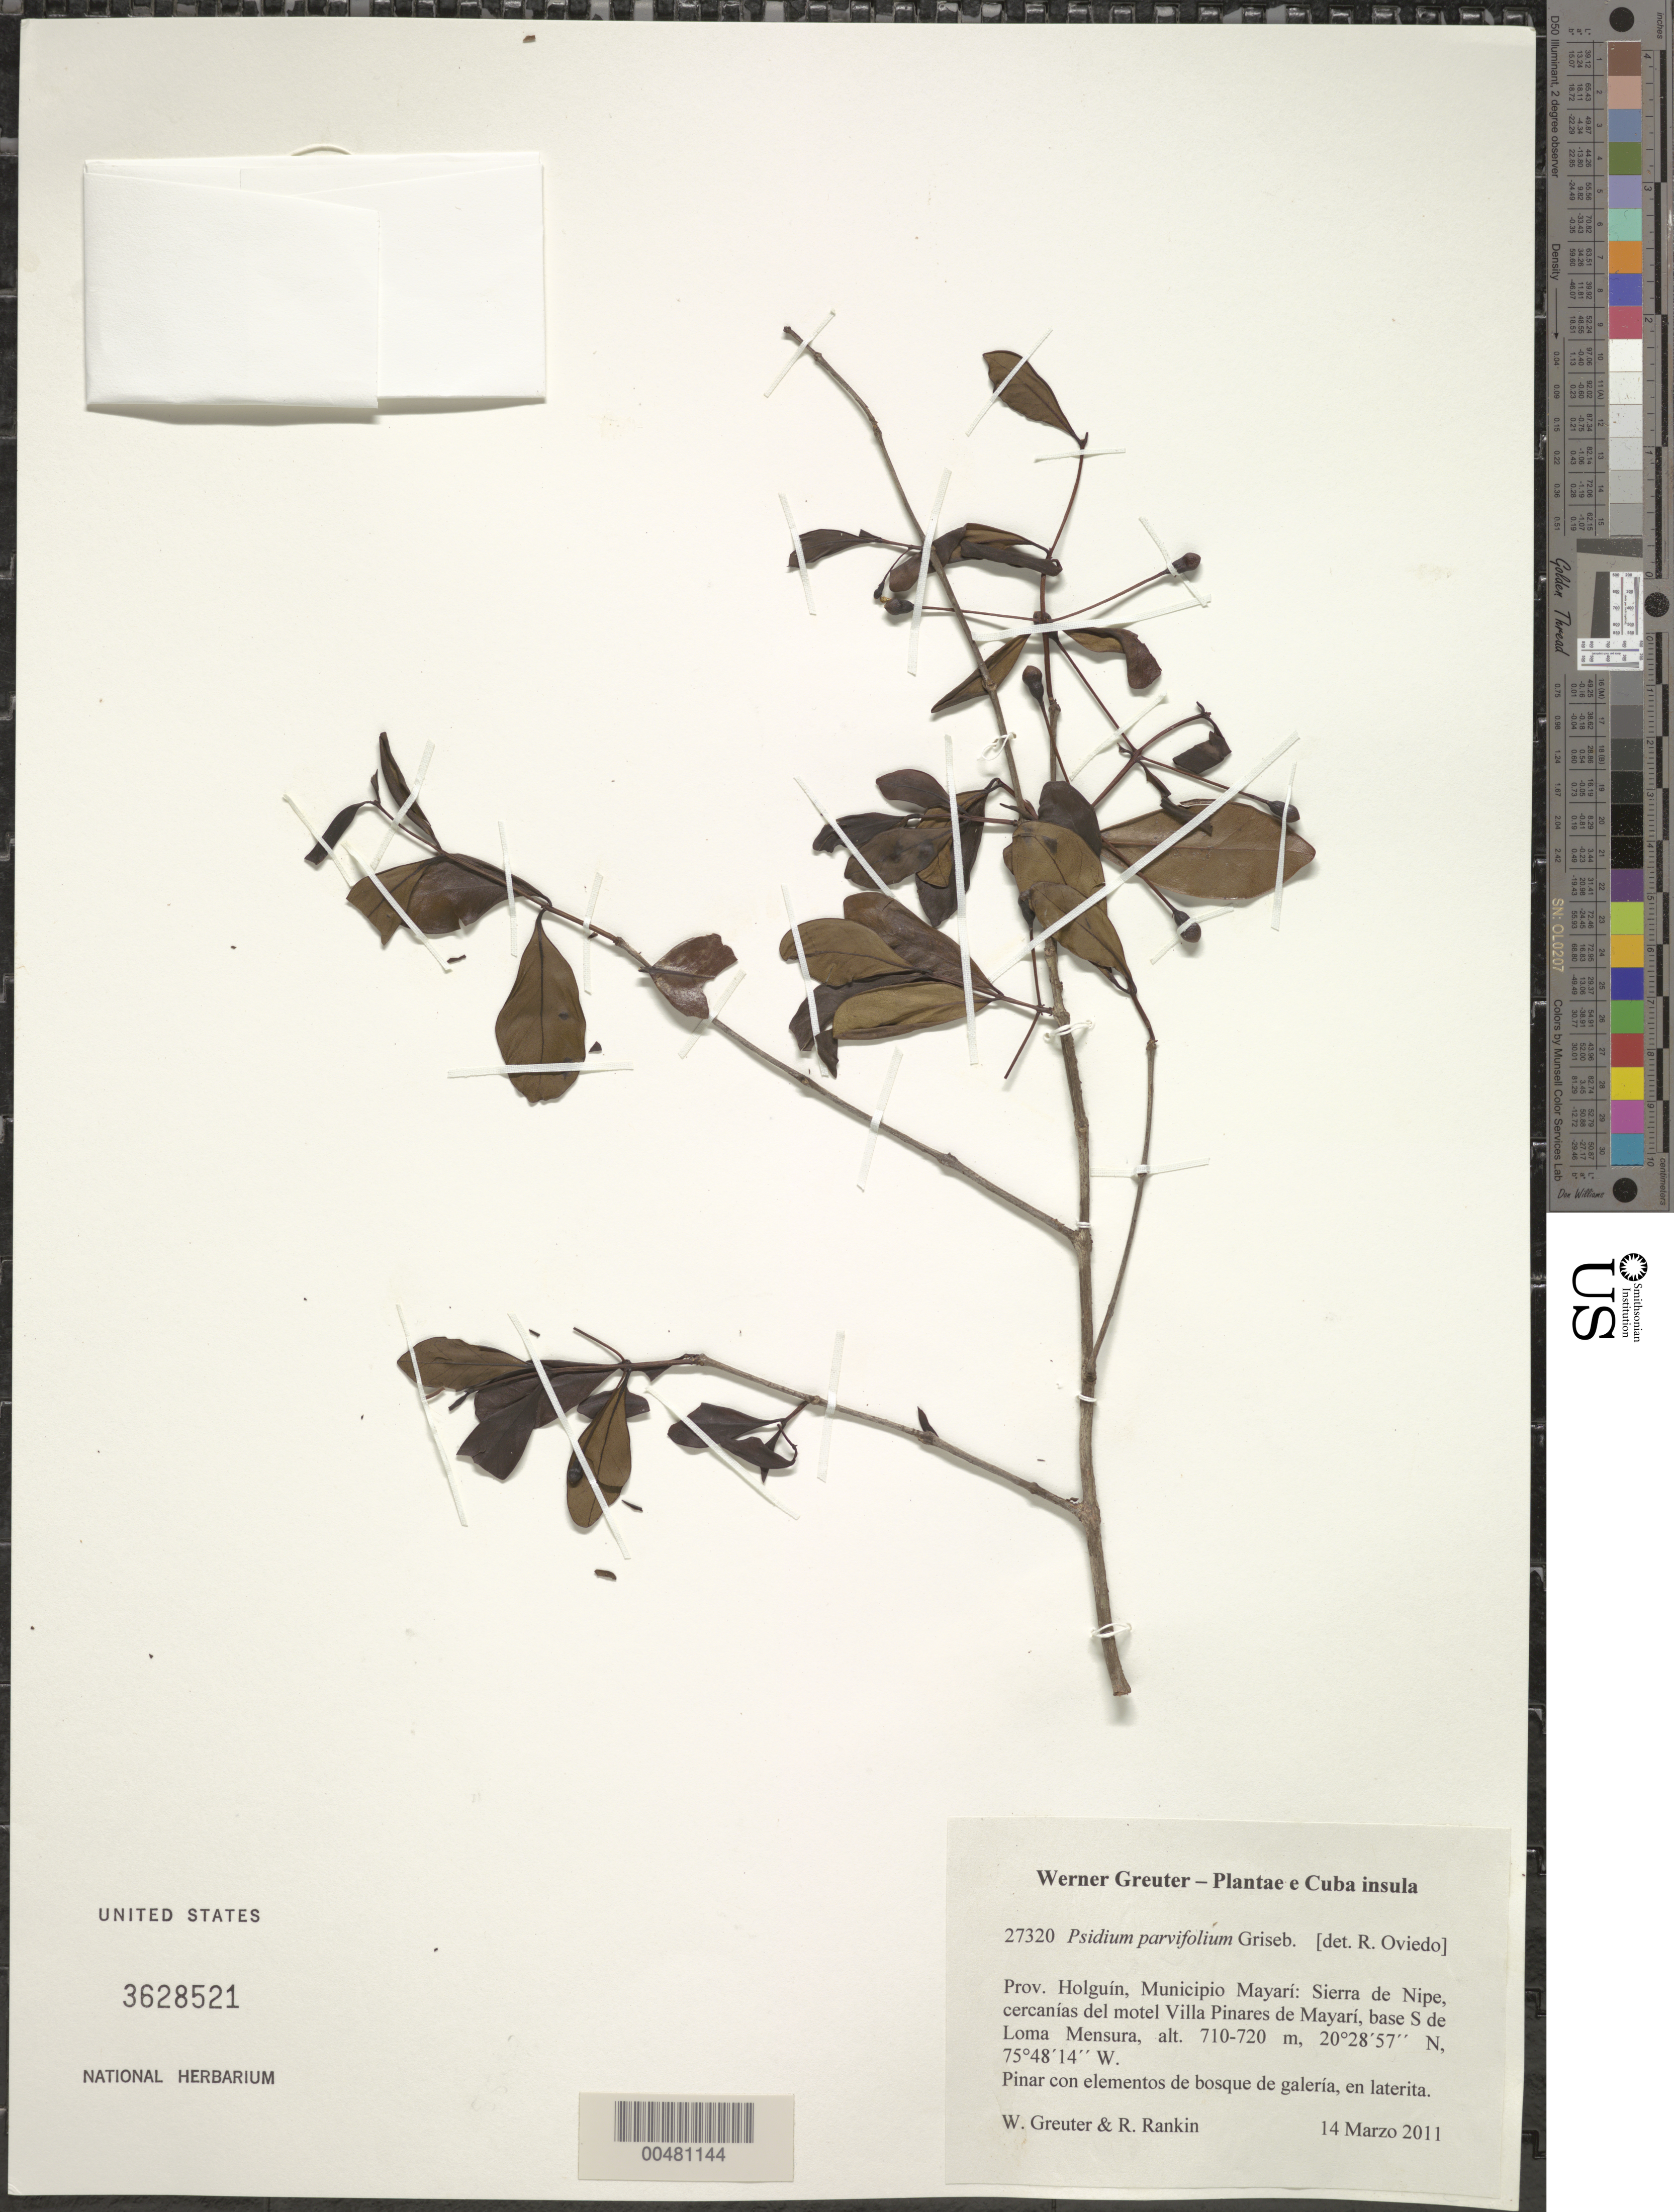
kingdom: Plantae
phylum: Tracheophyta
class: Magnoliopsida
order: Myrtales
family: Myrtaceae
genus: Psidium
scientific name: Psidium parvifolium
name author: Griseb.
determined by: Oviedo, R.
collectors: W. R. Greuter & R. Rankin Rodriguez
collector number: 27320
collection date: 2011-03-14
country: Cuba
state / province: Holguin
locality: Mun. Mayarí, Sierra de Nipe, cercanías motel Villa Pinares de Mayarí, base S de Loma Mensura.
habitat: Pinar con elementos de bosque de galería, en laterita.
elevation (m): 710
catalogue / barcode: US 3628521